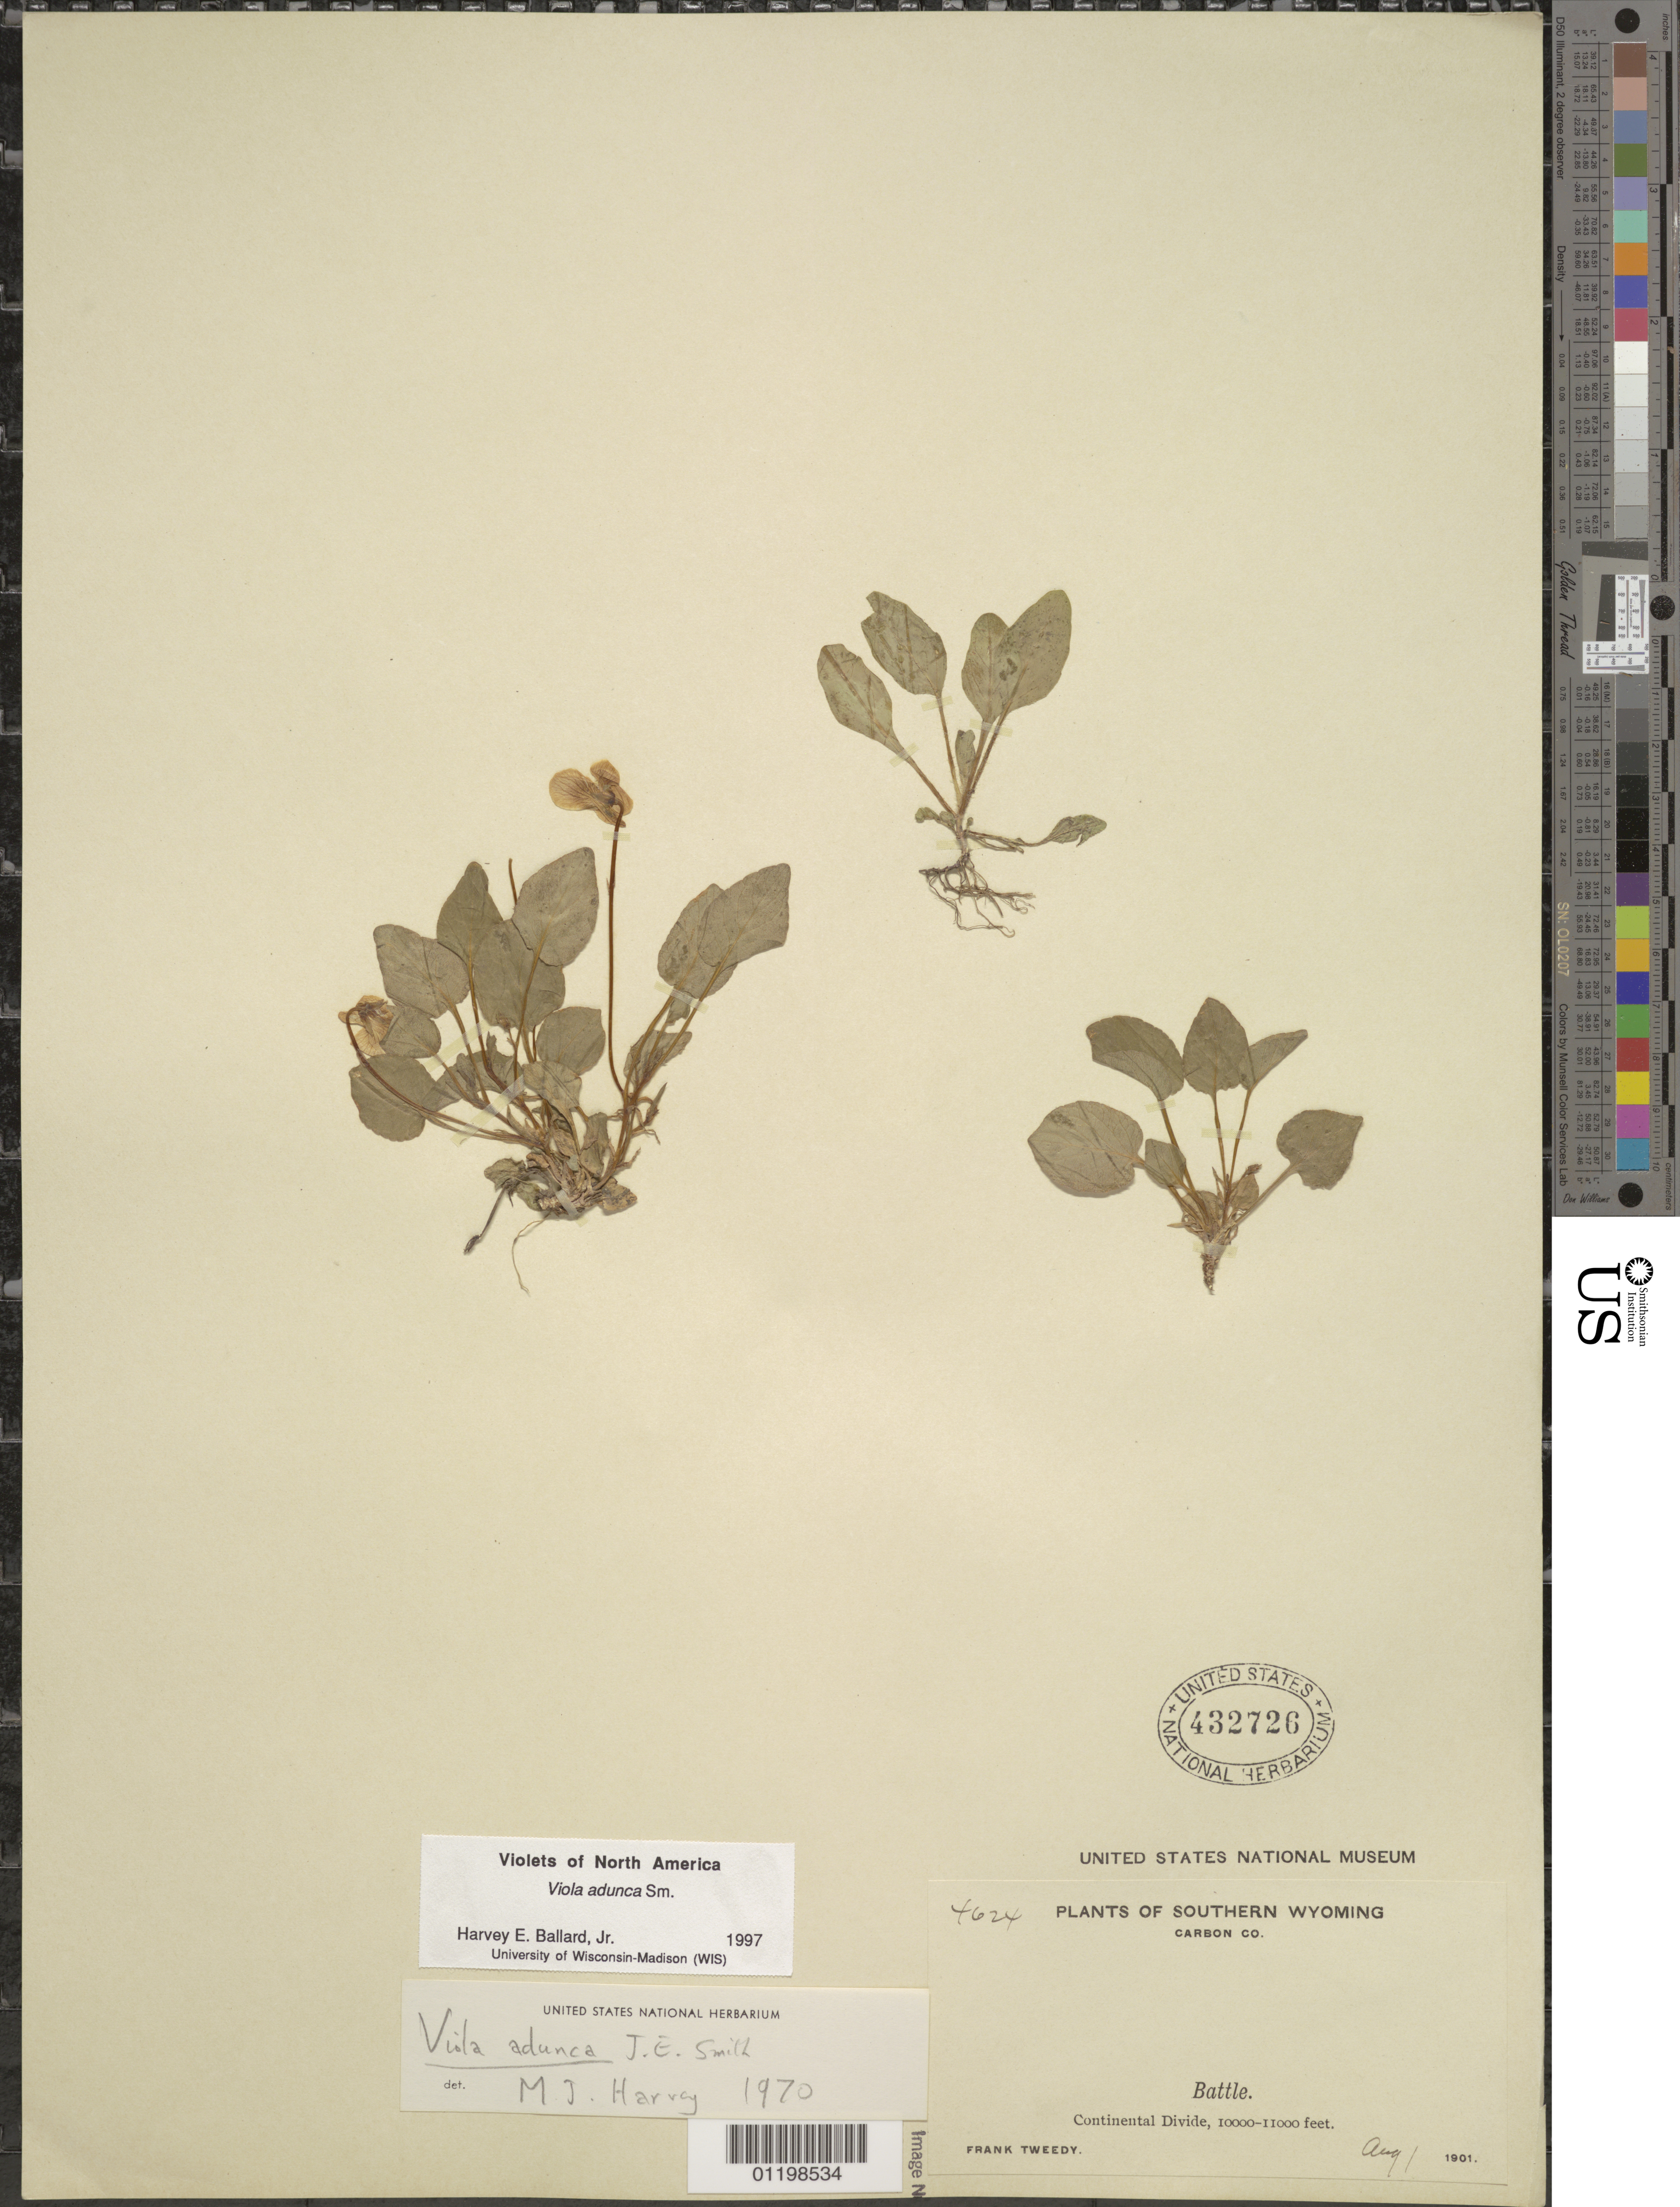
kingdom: Plantae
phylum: Tracheophyta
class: Magnoliopsida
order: Malpighiales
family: Violaceae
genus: Viola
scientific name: Viola adunca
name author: Sm.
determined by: Ballard, Harvey E.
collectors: F. Tweedy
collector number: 4624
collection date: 1901-08-01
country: United States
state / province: Wyoming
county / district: Carbon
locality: Continental Divide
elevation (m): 3048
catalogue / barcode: US 432726